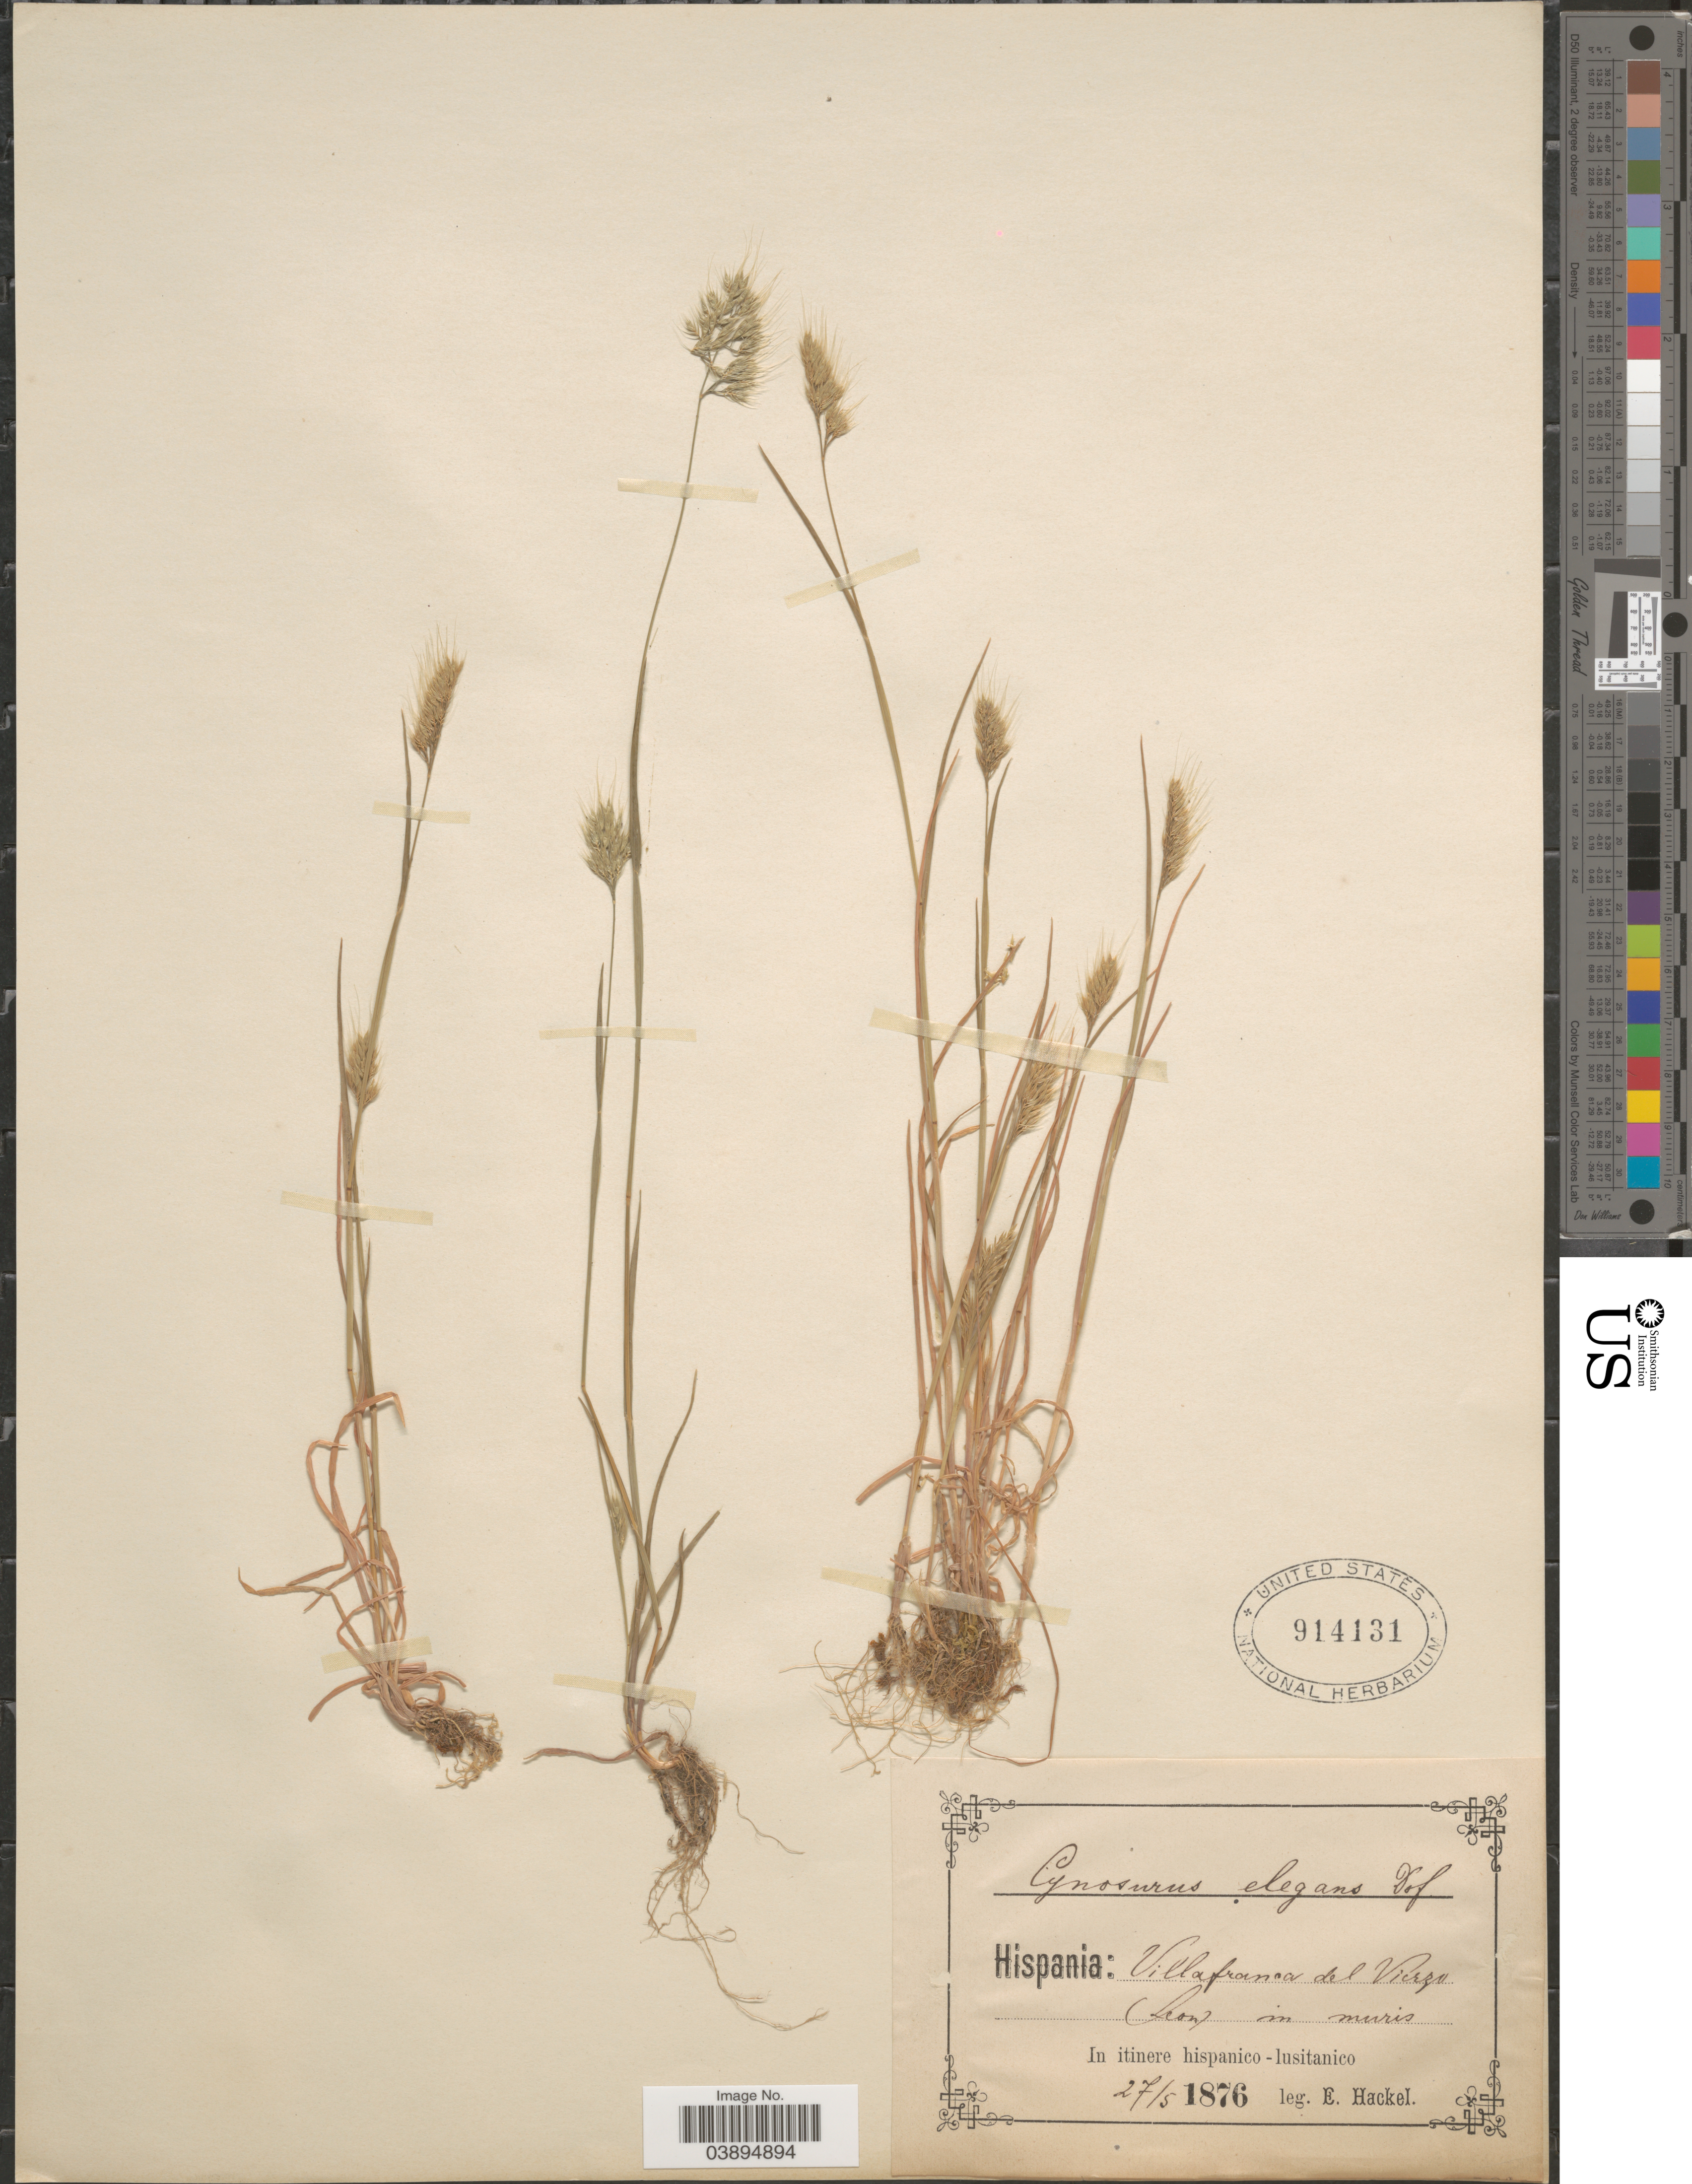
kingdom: Plantae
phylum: Tracheophyta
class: Liliopsida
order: Poales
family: Poaceae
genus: Cynosurus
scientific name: Cynosurus elegans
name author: Desf.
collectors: E. Hackel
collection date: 1876-05-27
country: Spain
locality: Hispania: Villafranca del Vierzo (Leon) in muris. In itinere hispanico-lusitanico.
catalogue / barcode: US 914131